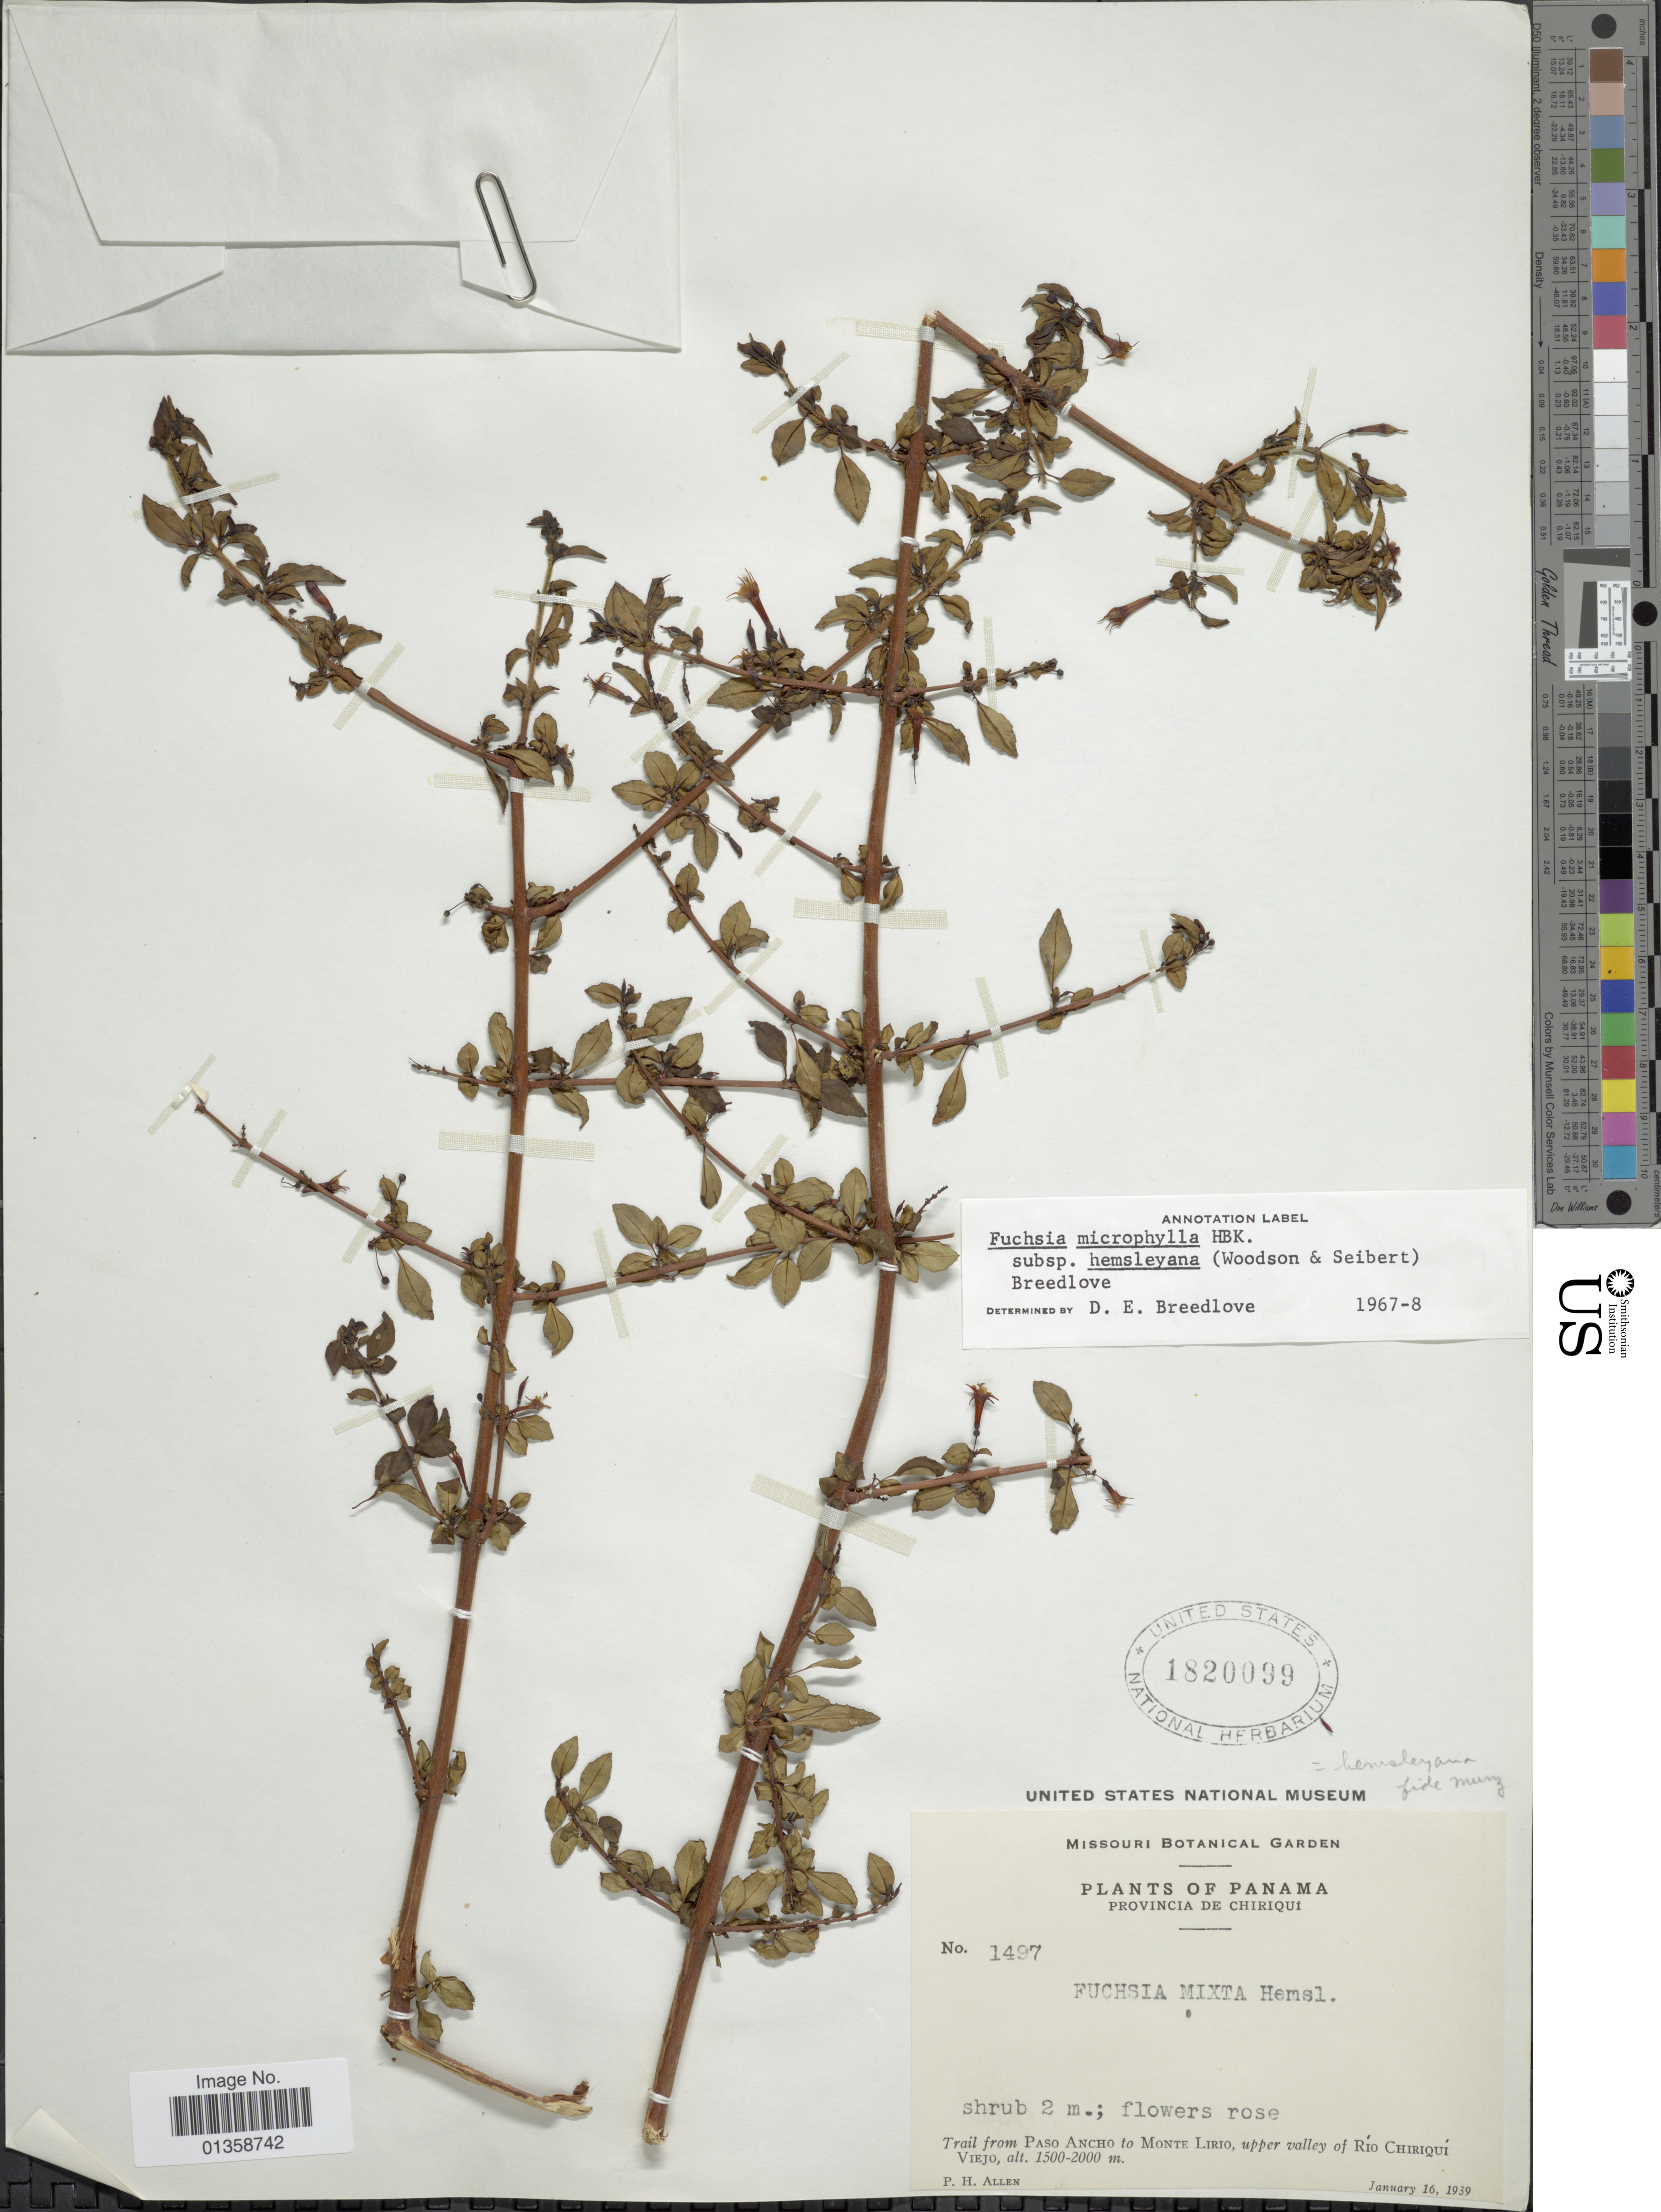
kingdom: Plantae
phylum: Tracheophyta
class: Magnoliopsida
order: Myrtales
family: Onagraceae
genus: Fuchsia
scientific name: Fuchsia microphylla subsp. hemsleyana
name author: (Woodson & Seibert) Breedlove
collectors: P. H. Allen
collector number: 1497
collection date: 1939-01-16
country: Panama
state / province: Chiriqui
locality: Trail from Paso Ancho to Monte Lirio, upper valley of Río Chiriquí Viejo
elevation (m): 1500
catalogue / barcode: US 1820099